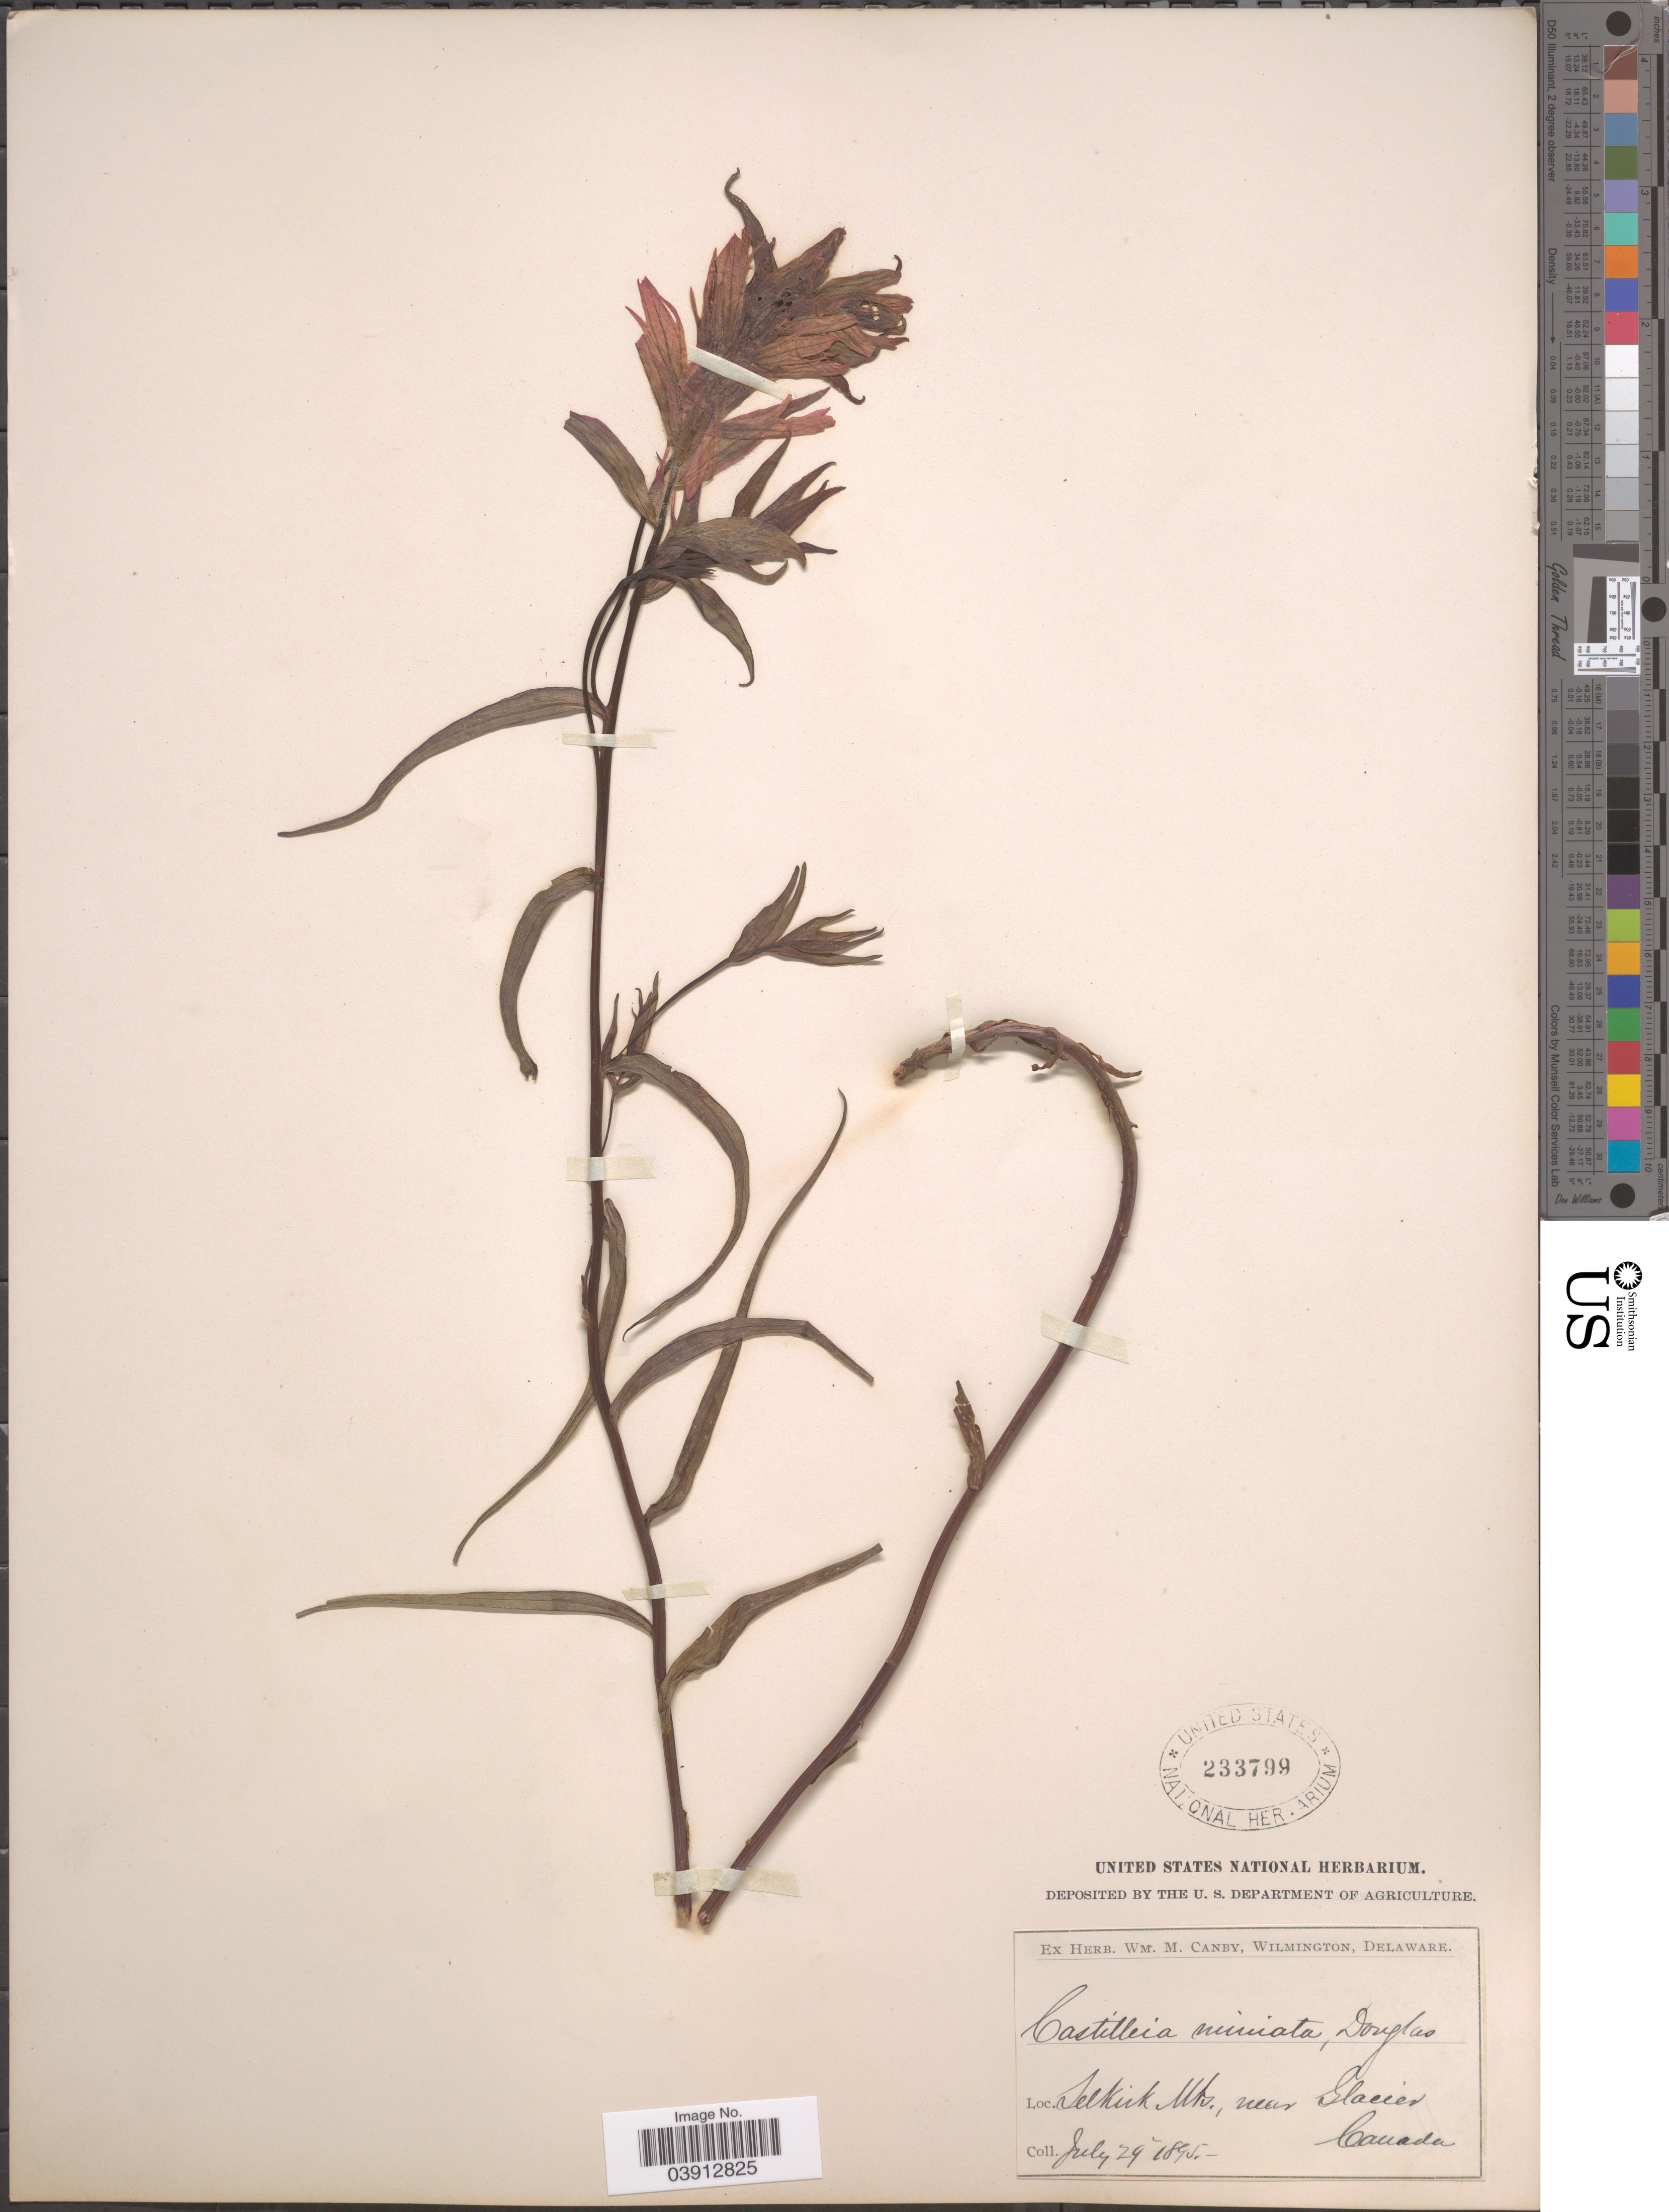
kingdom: Plantae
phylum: Tracheophyta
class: Magnoliopsida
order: Lamiales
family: Orobanchaceae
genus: Castilleja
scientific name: Castilleja miniata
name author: Douglas ex Hook.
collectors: ex herb. W.M. Canby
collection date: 1895-07-29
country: Canada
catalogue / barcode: US 233799